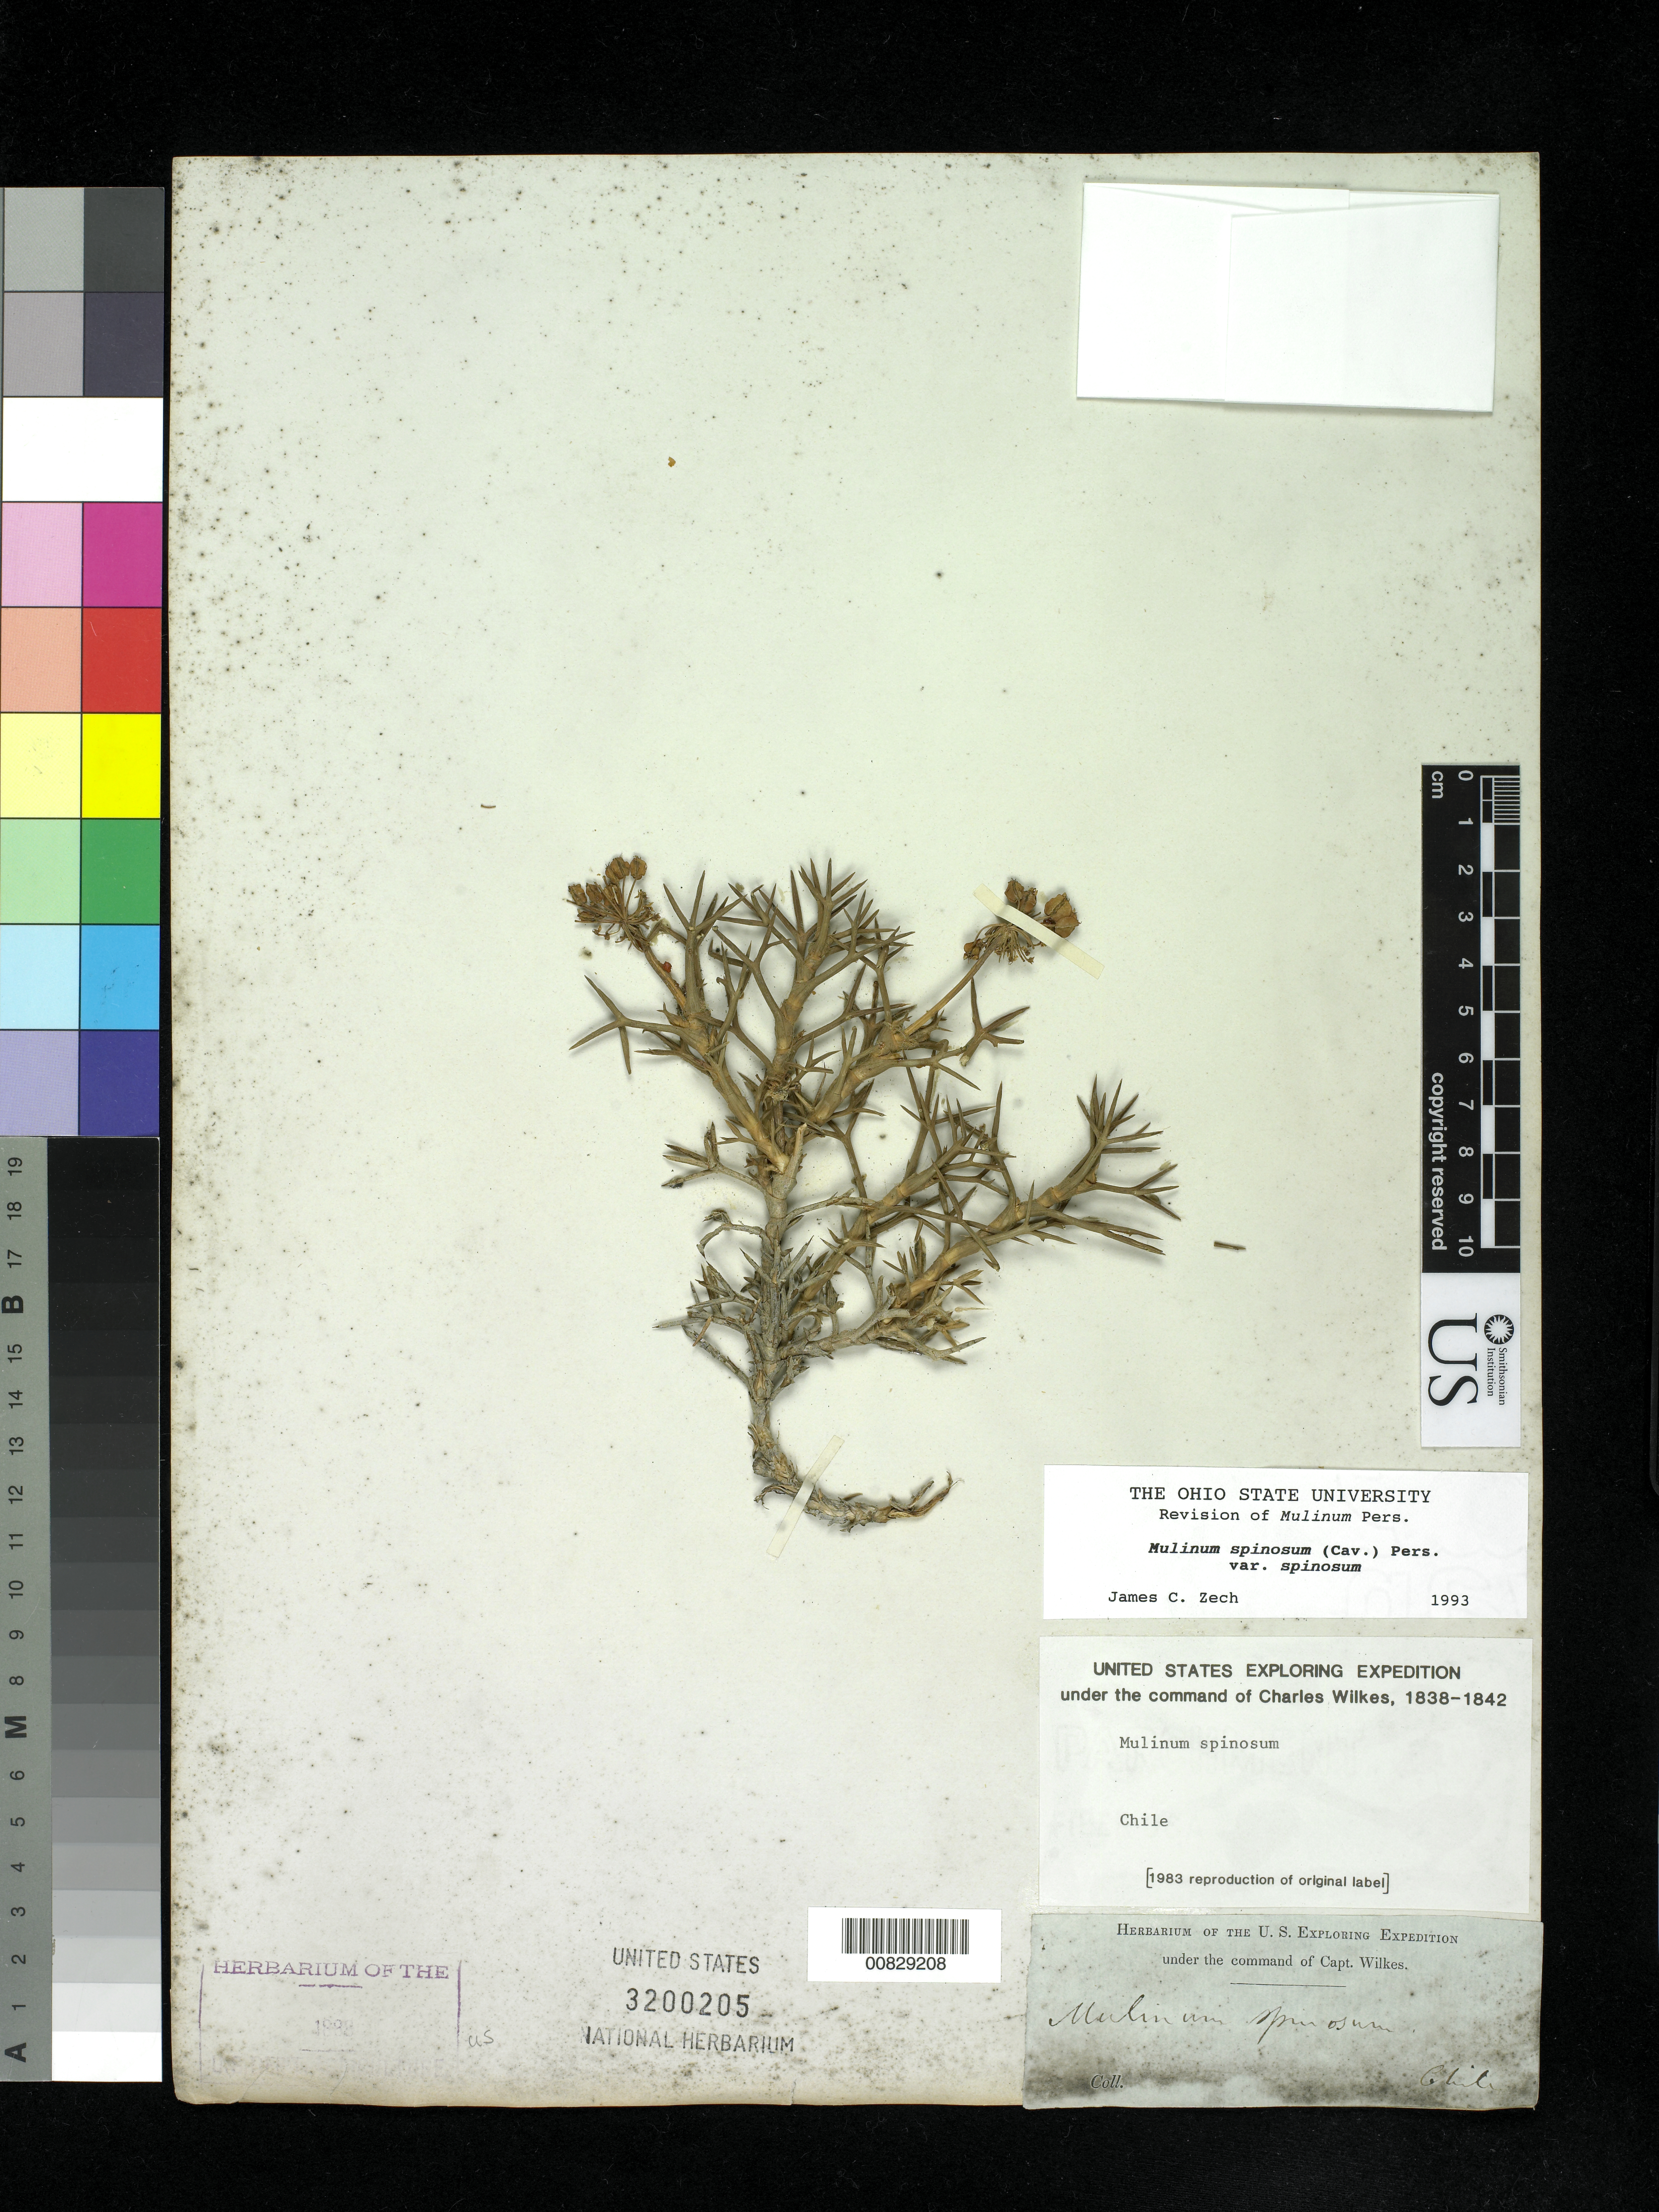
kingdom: Plantae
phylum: Tracheophyta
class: Magnoliopsida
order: Apiales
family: Apiaceae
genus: Mulinum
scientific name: Mulinum spinosum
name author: Pers.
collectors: Wilkes Explor. Exped.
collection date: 1838/1842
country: Chile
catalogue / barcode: US 3200205